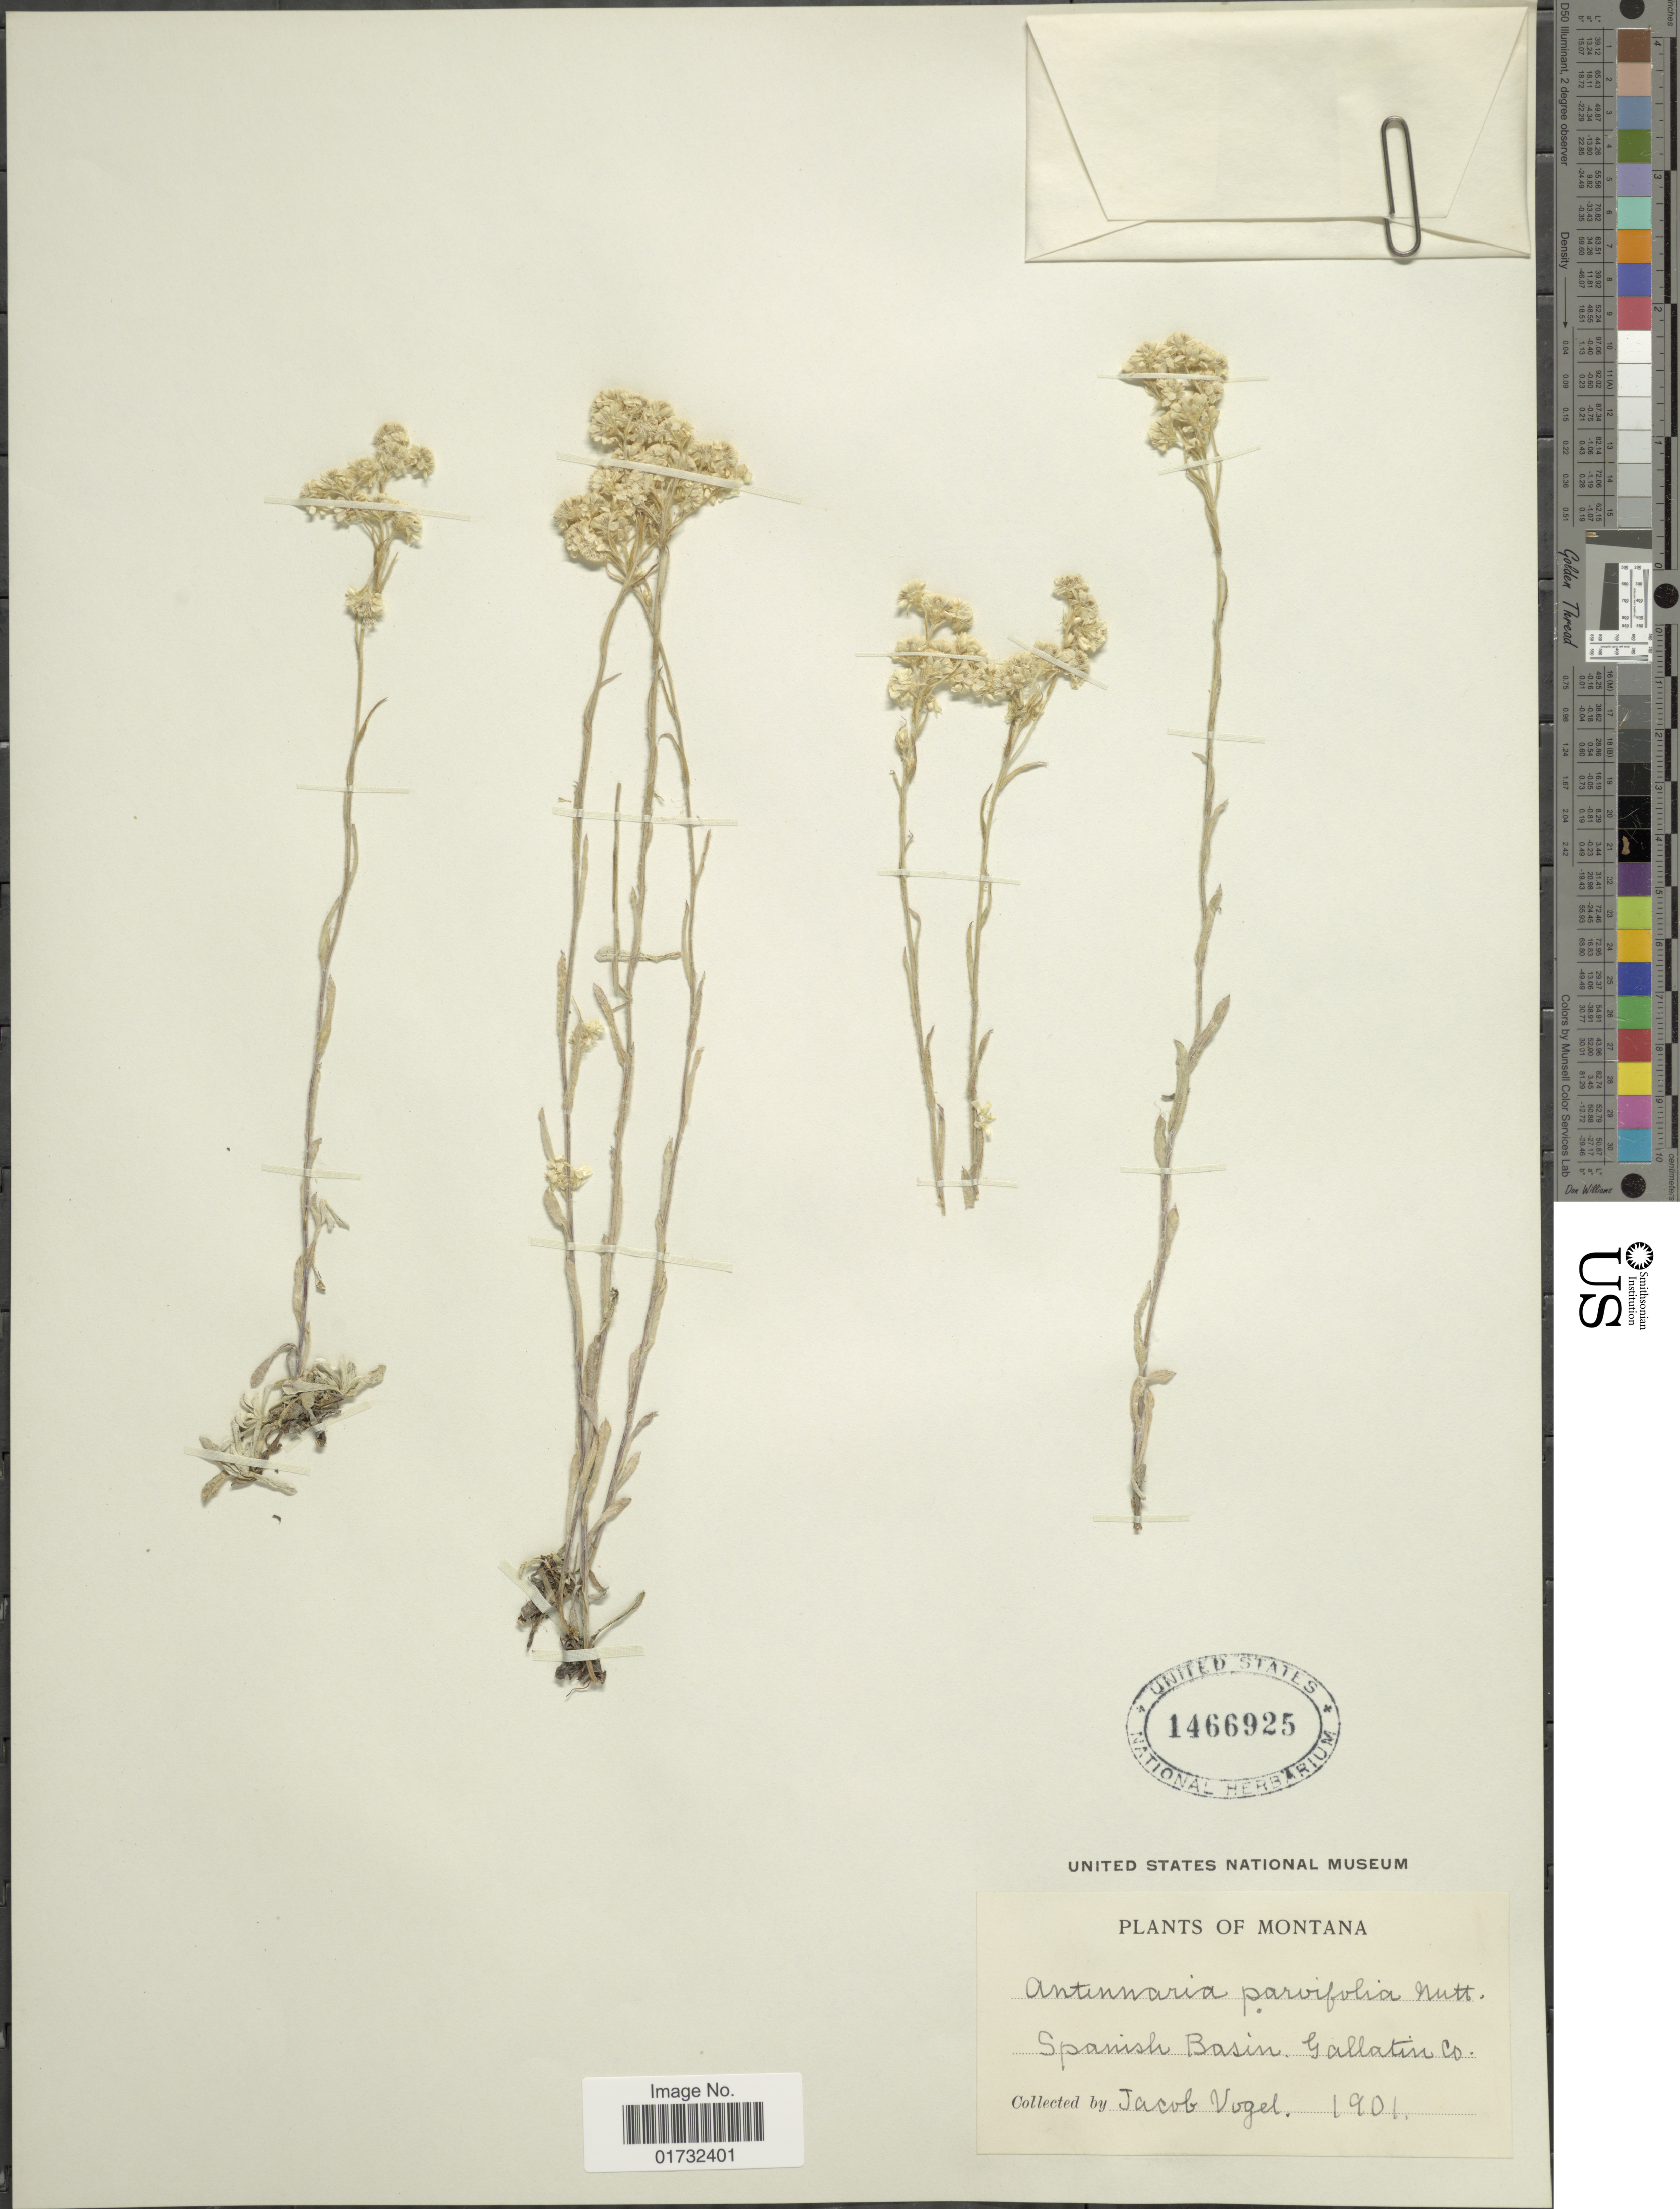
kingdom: Plantae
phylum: Tracheophyta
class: Magnoliopsida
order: Asterales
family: Asteraceae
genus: Antennaria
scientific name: Antennaria parvifolia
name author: Nutt.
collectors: J. Vogel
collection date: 1901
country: United States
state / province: Montana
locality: Spanish Basin. Gallatin Co.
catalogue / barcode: US 1466925